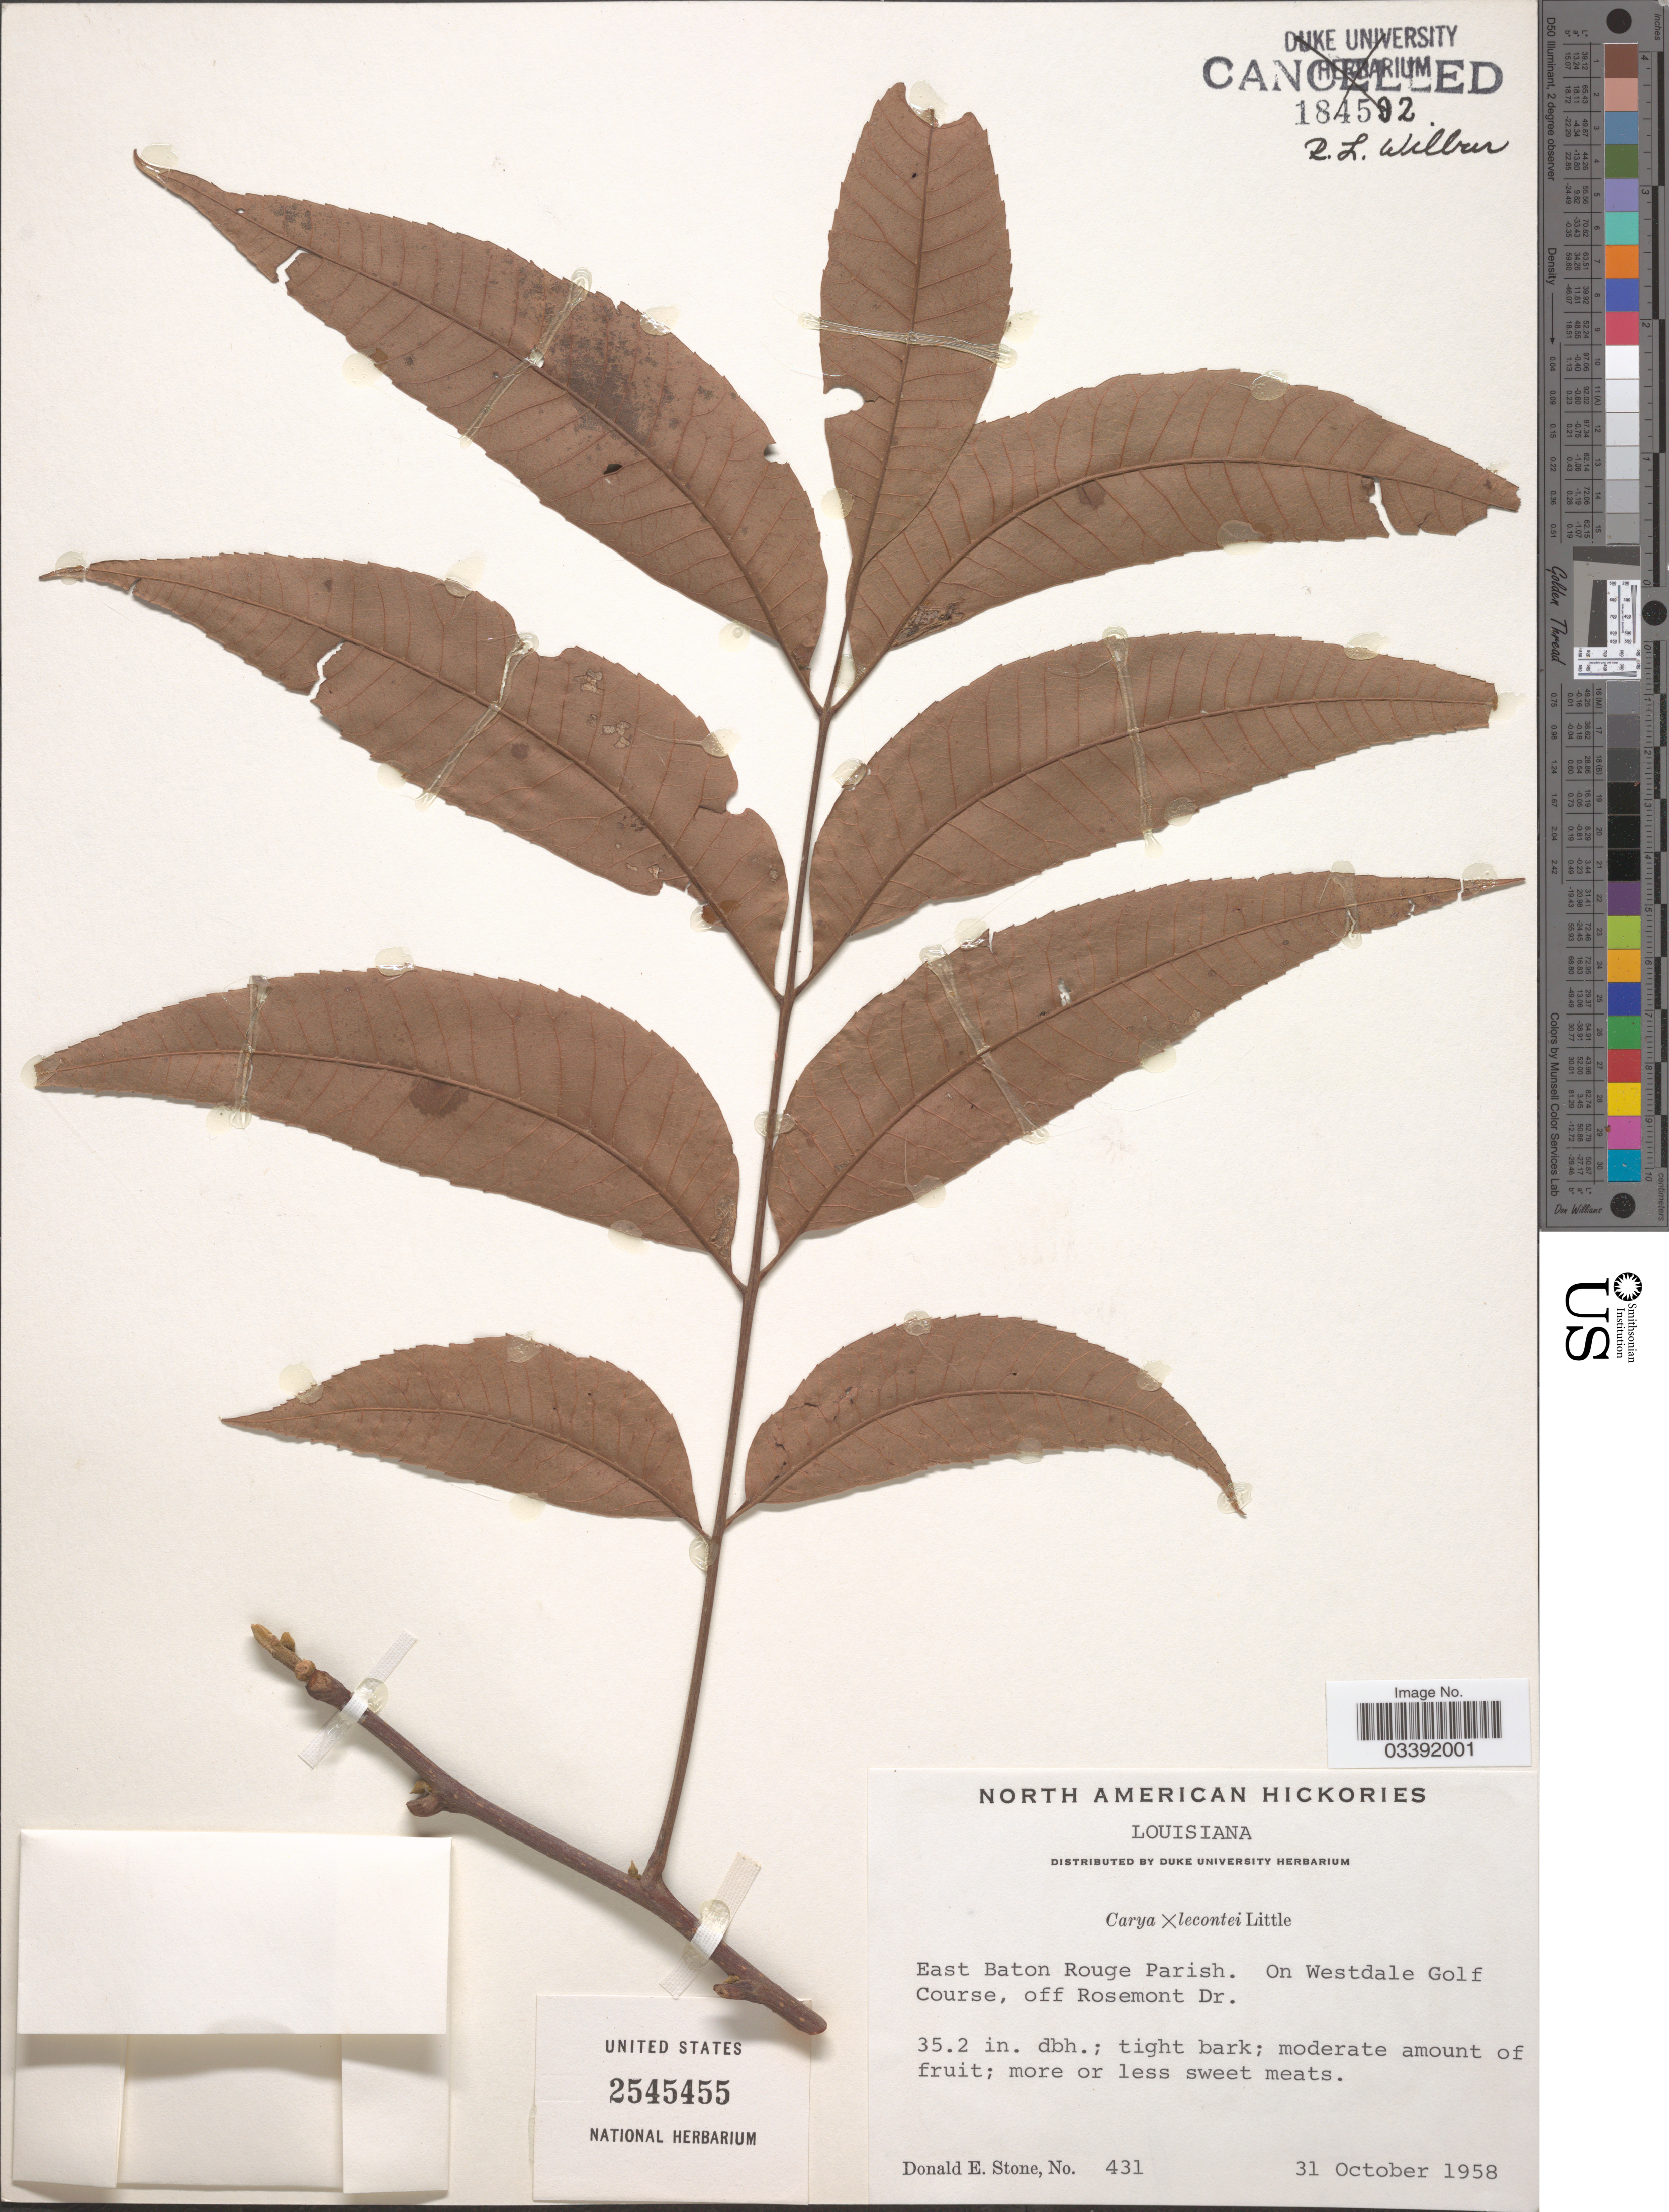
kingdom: Plantae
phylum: Tracheophyta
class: Magnoliopsida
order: Fagales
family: Juglandaceae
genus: Carya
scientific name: Carya x lecontei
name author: Little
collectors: D. Stone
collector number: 431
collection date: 1958-10-31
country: United States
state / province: Louisiana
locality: East Baton Rouge Parish. On Westdale Golf Course, off Rosemont Dr.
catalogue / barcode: US 2545455